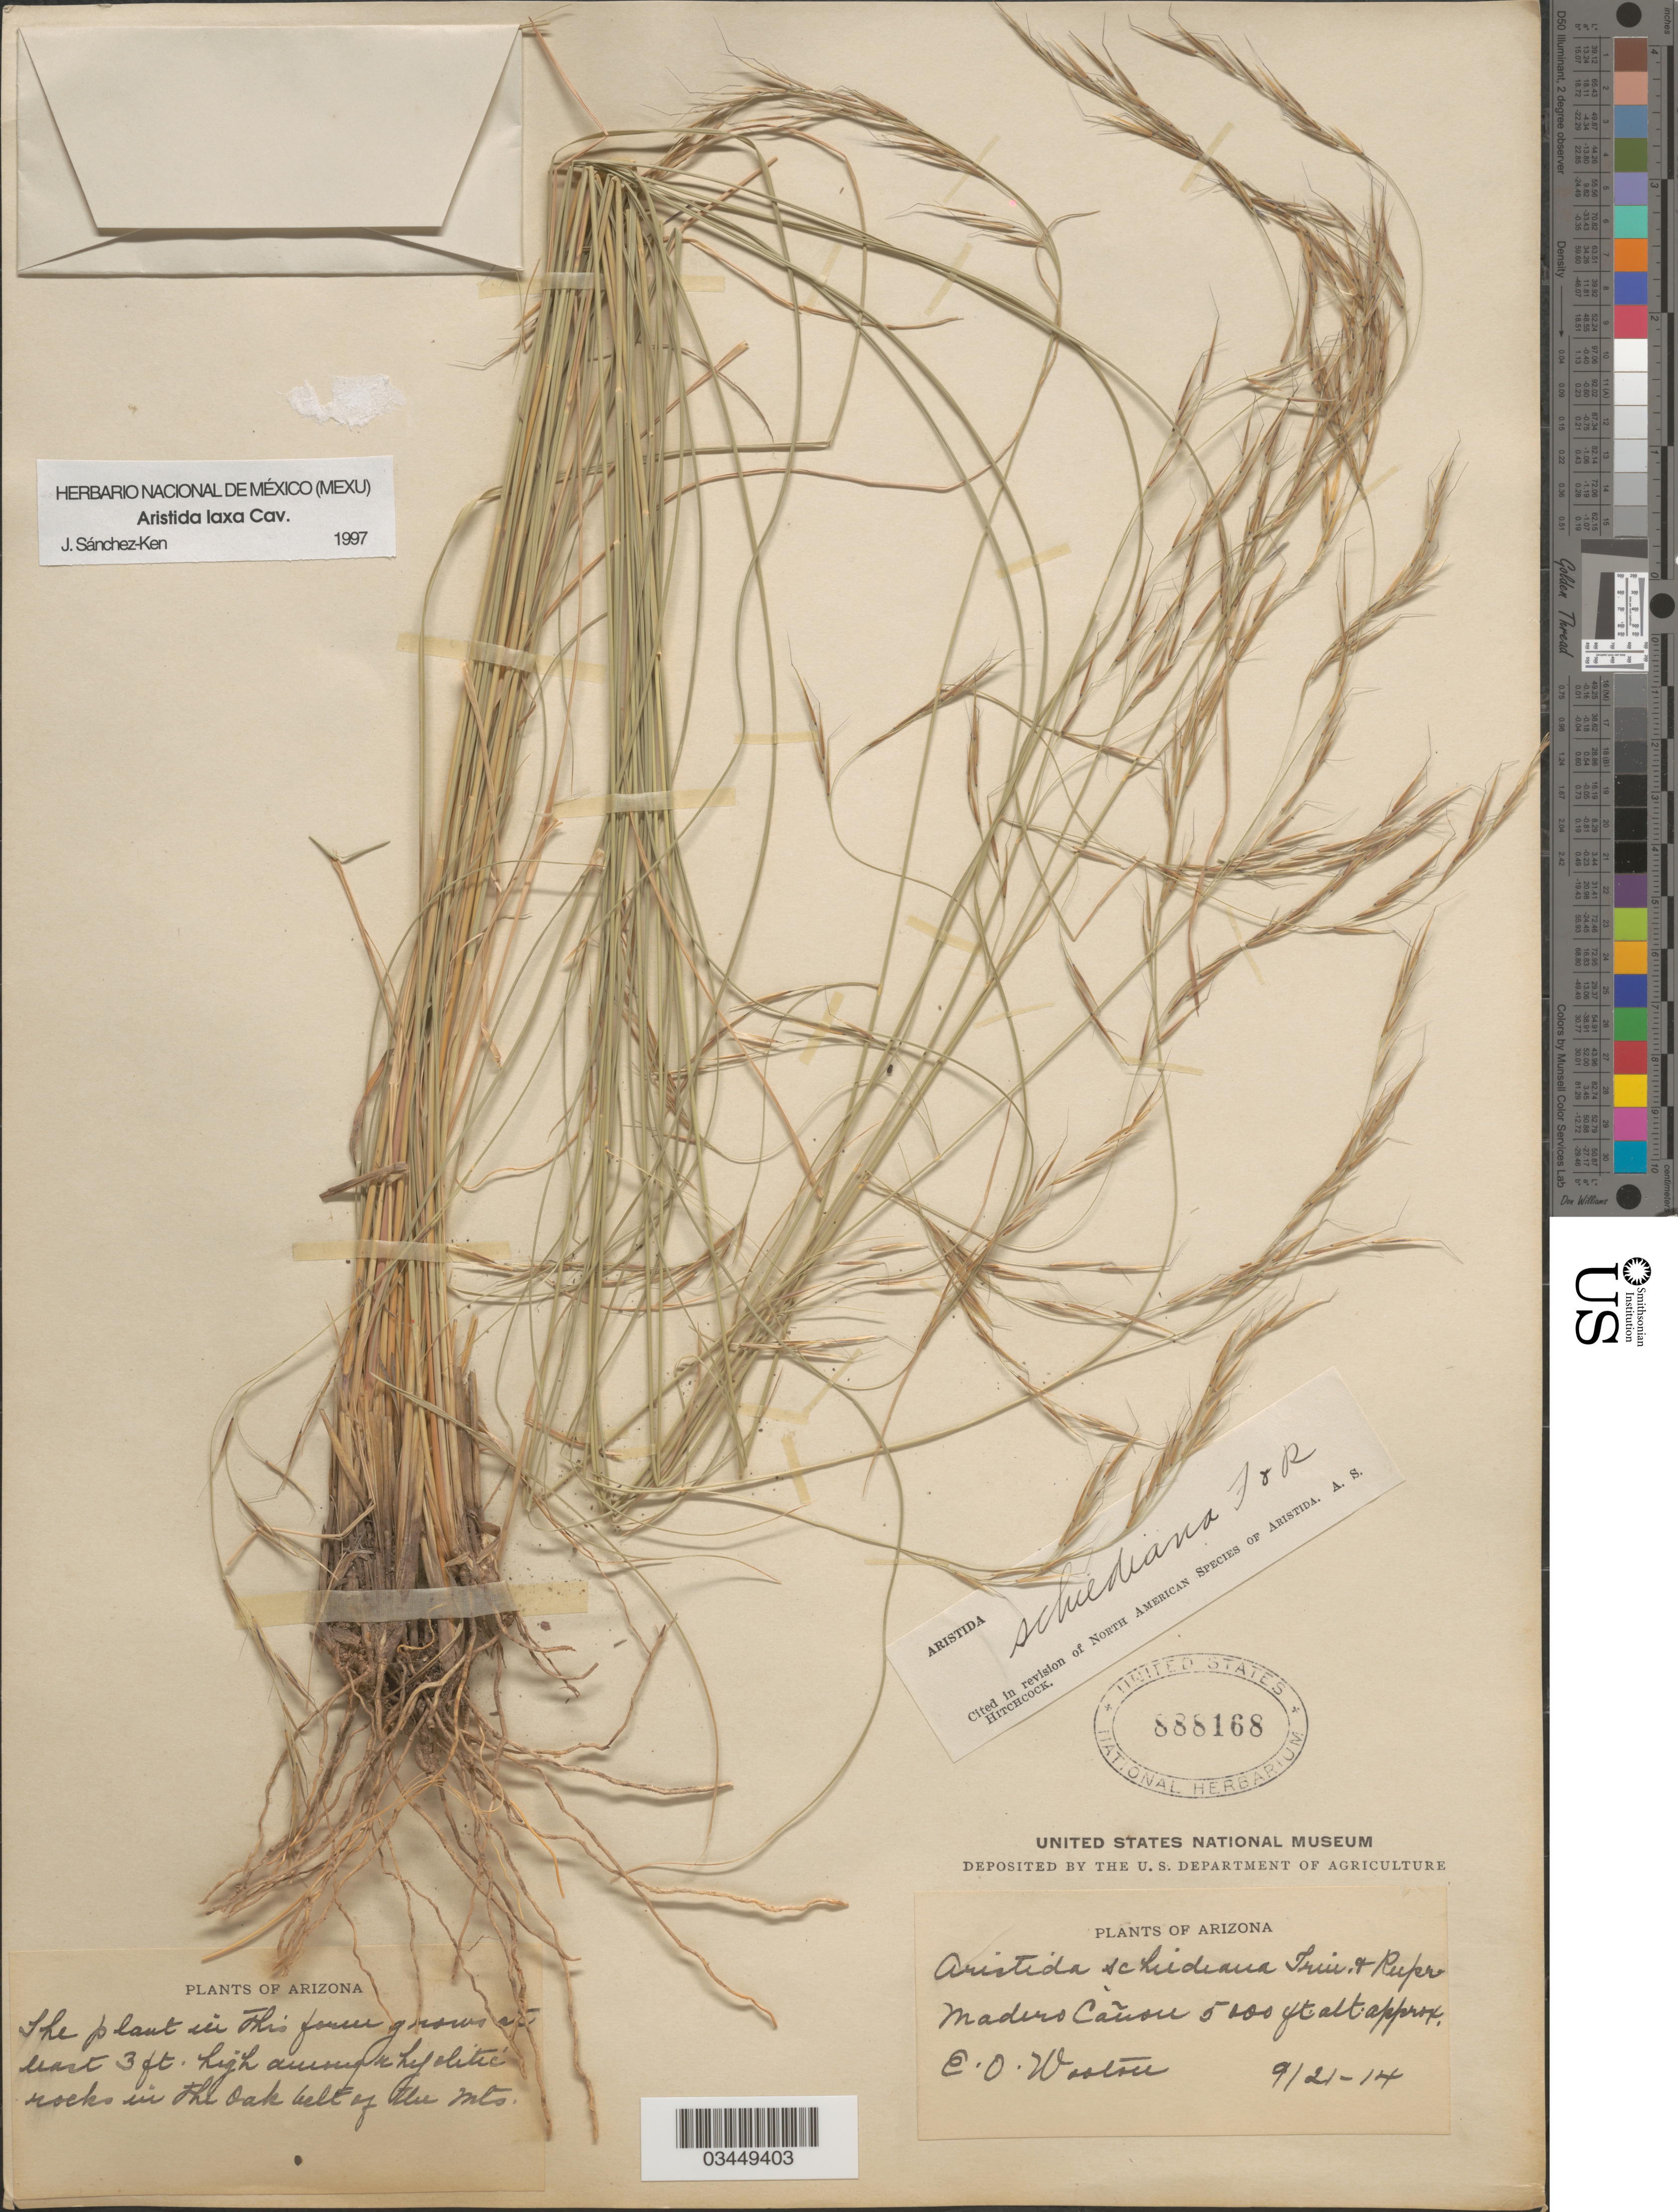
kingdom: Plantae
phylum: Tracheophyta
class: Liliopsida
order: Poales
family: Poaceae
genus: Aristida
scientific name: Aristida laxa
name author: Cav.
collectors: E. O. Wooton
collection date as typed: Transcribed d/m/y: 21/9/14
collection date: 1914-09-21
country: United States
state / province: Arizona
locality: Madera Cañon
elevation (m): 1524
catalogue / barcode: US 888168